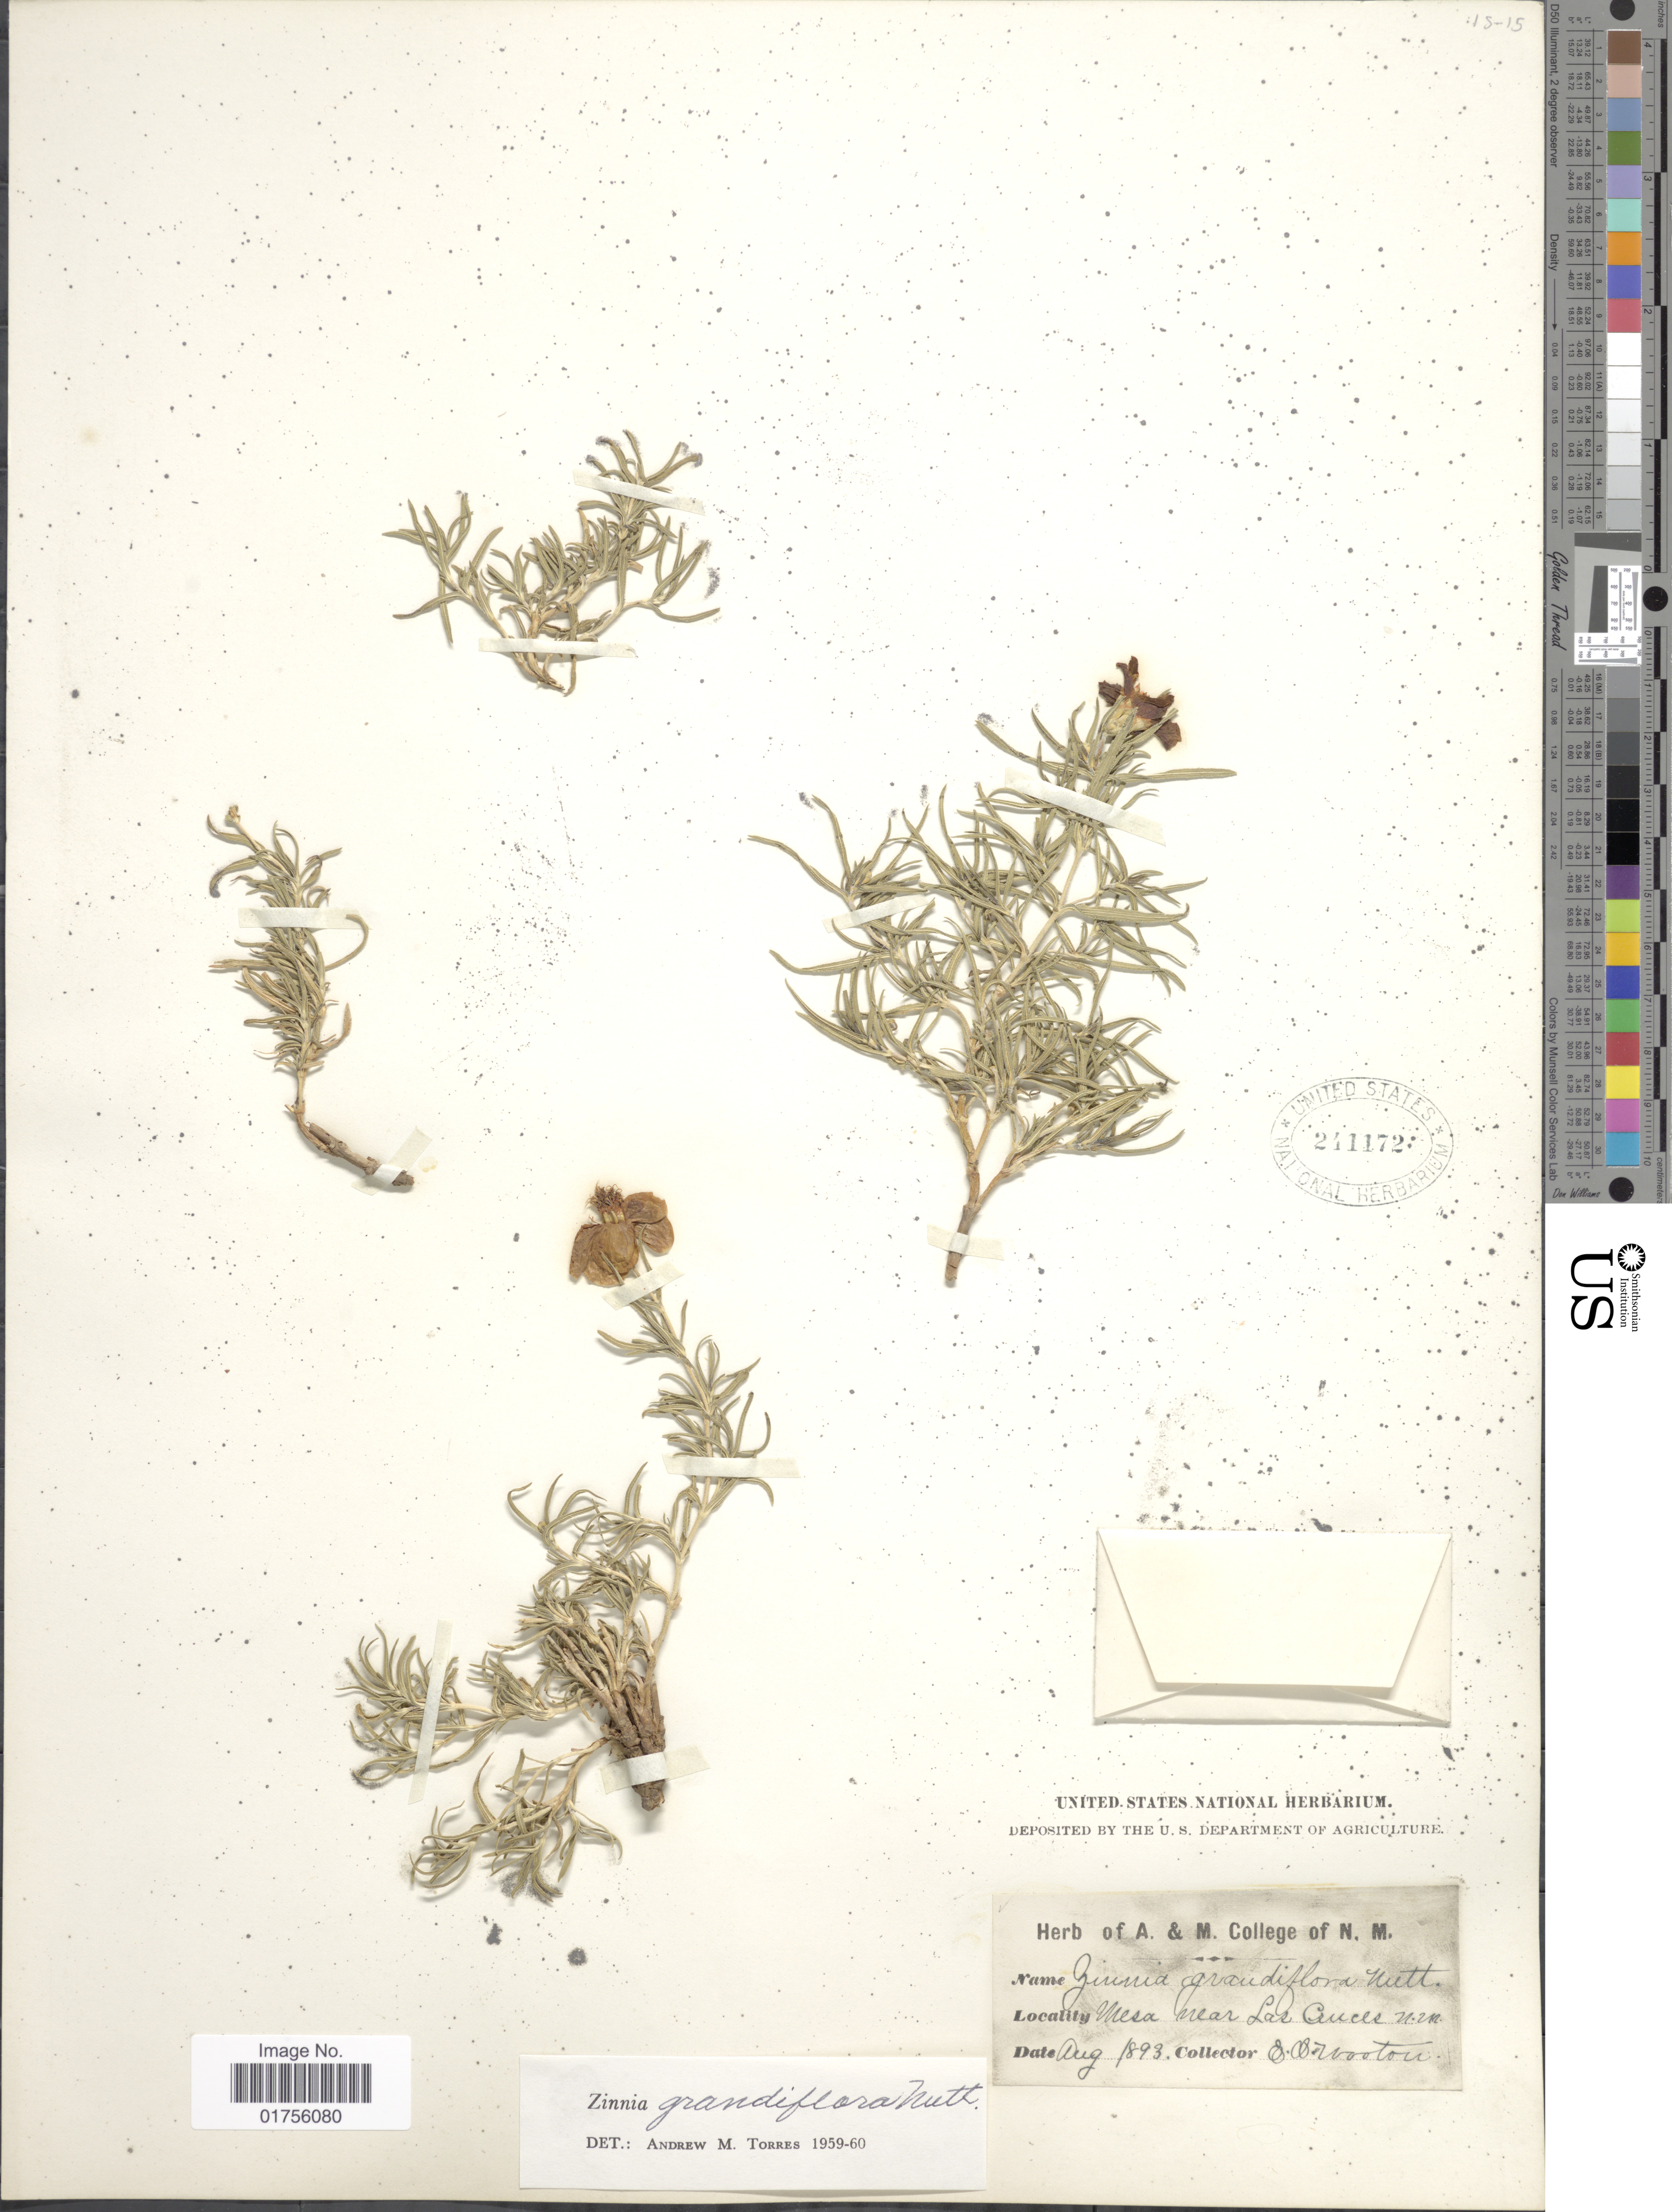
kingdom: Plantae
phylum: Tracheophyta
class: Magnoliopsida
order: Asterales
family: Asteraceae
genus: Zinnia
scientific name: Zinnia grandiflora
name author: Nutt.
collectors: E. O. Wooton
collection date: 1893-08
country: United States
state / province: New Mexico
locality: Mesa near Las Cruces, N. M.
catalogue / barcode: US 241172